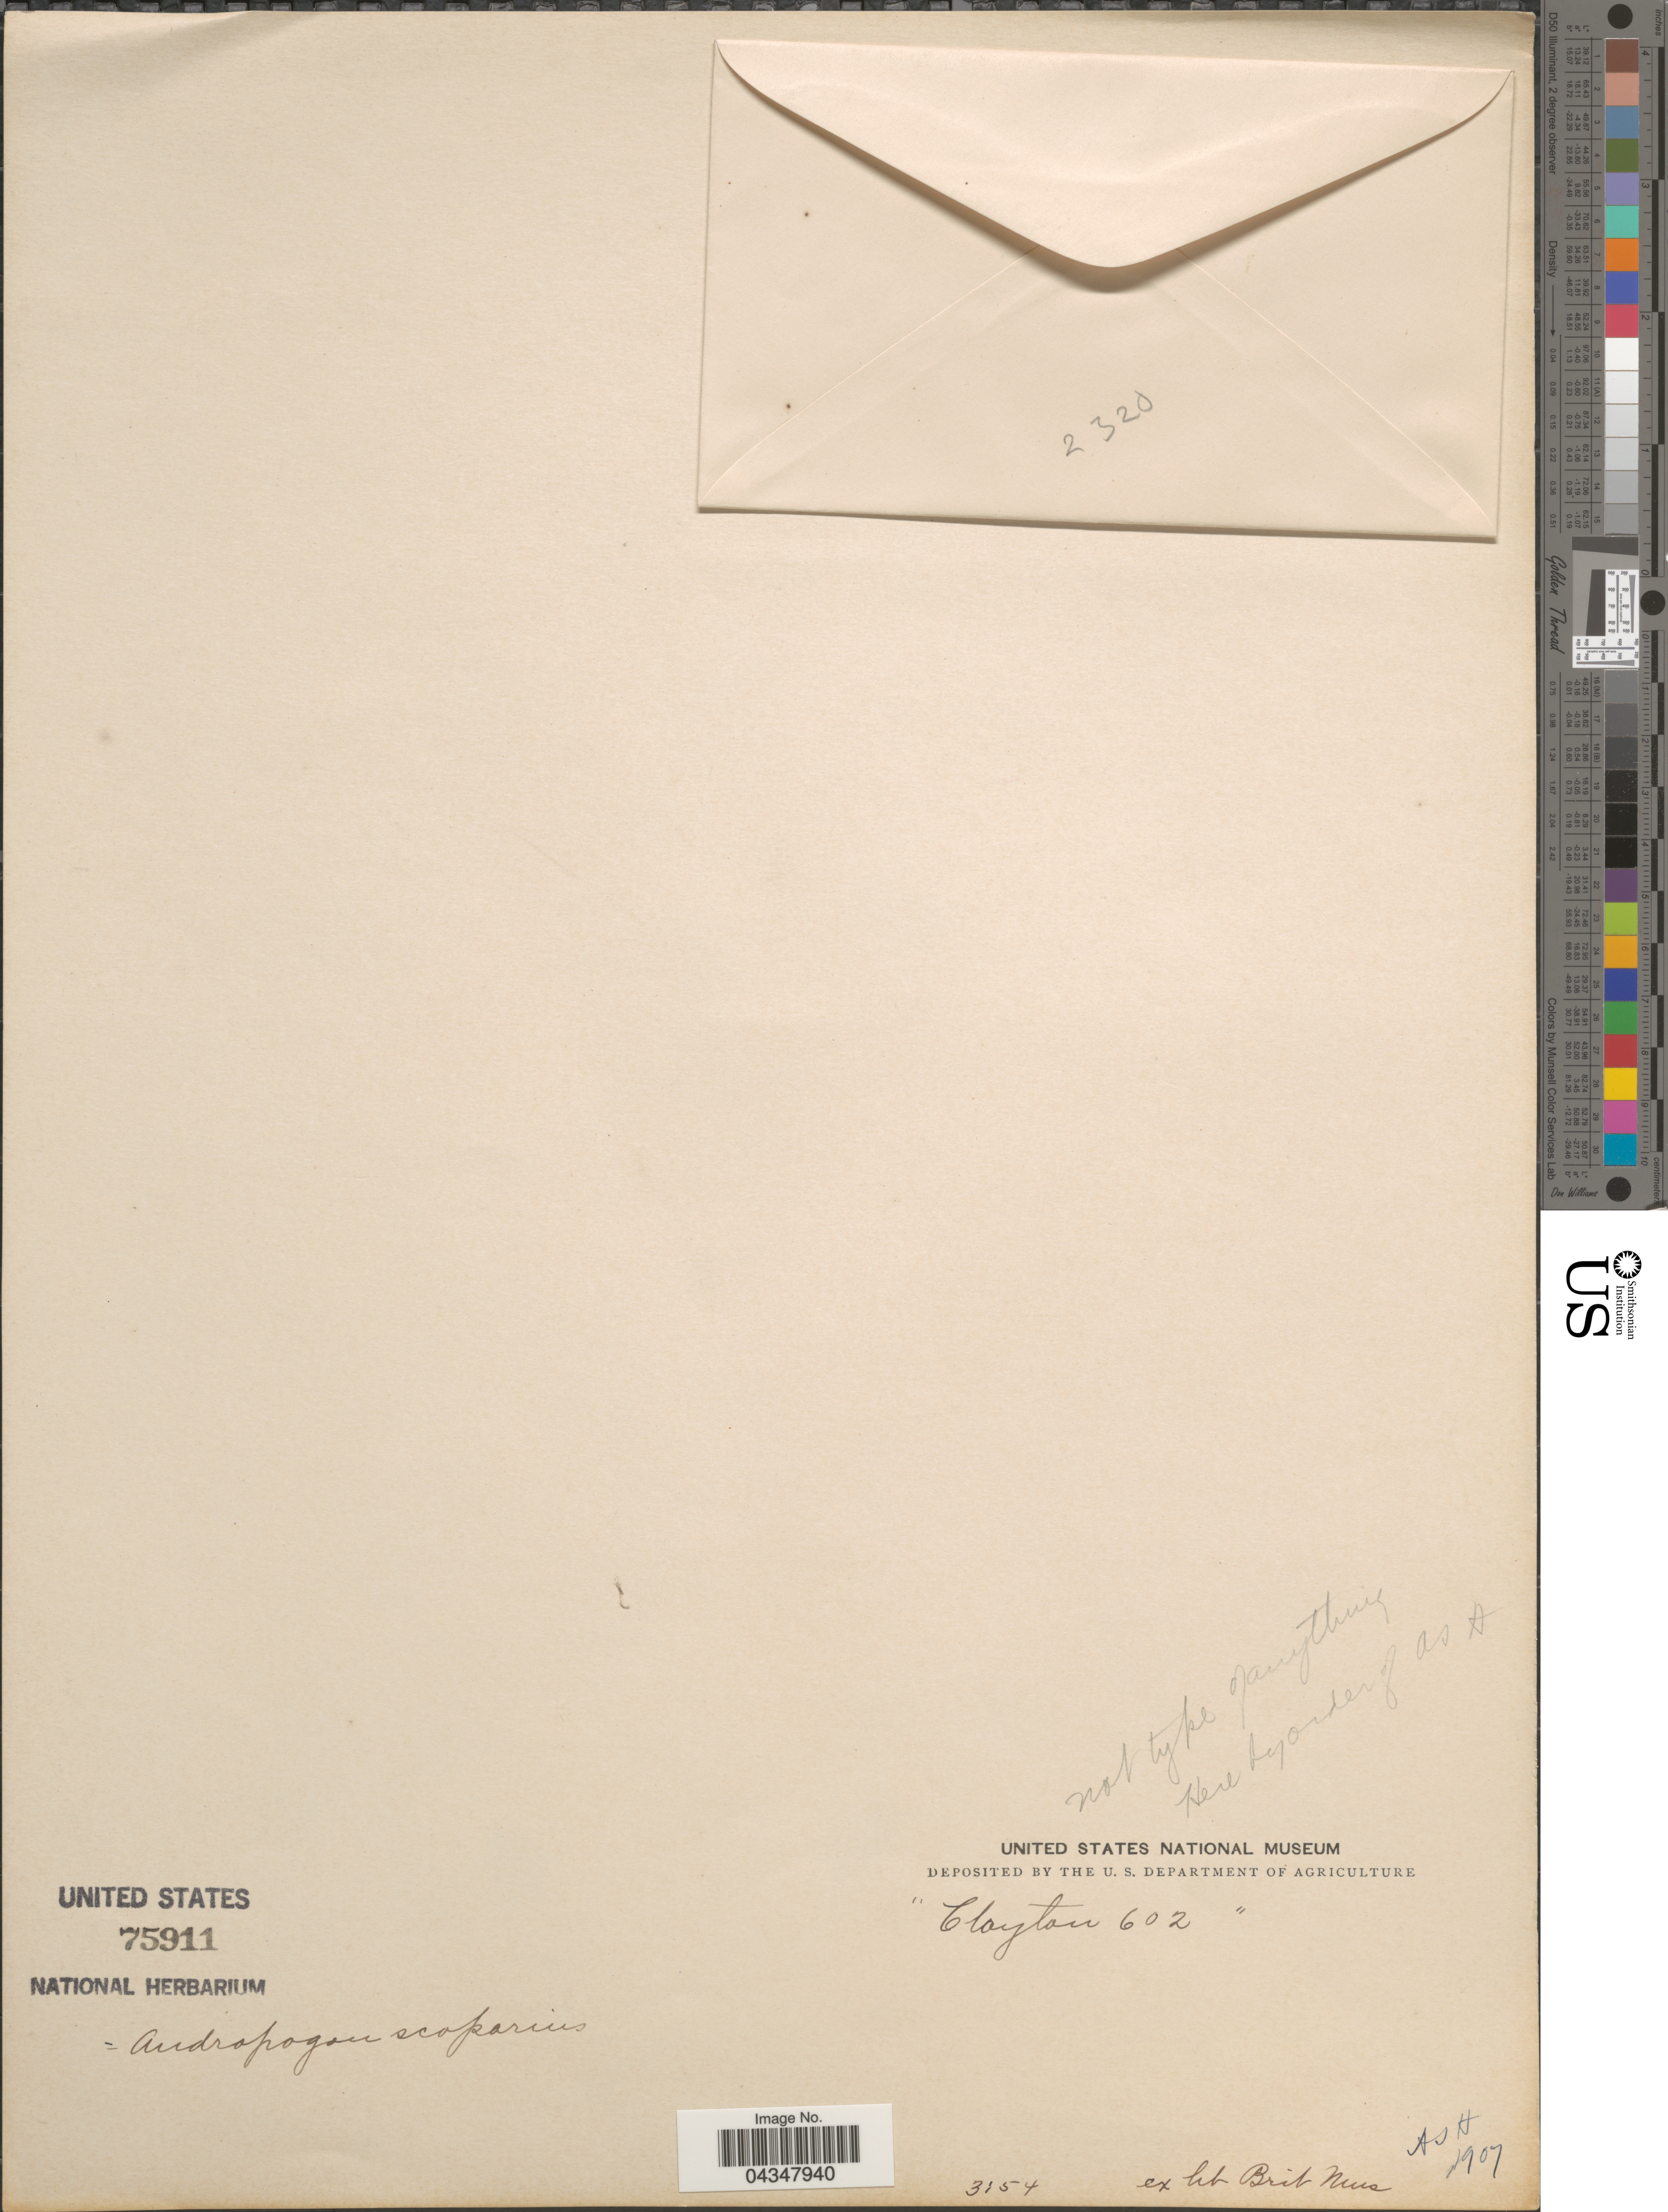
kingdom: Plantae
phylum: Tracheophyta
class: Liliopsida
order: Poales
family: Poaceae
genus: Bothriochloa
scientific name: Bothriochloa saccharoides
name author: (Sw.) Rydb.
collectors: Clayton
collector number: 602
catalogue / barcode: US 75911